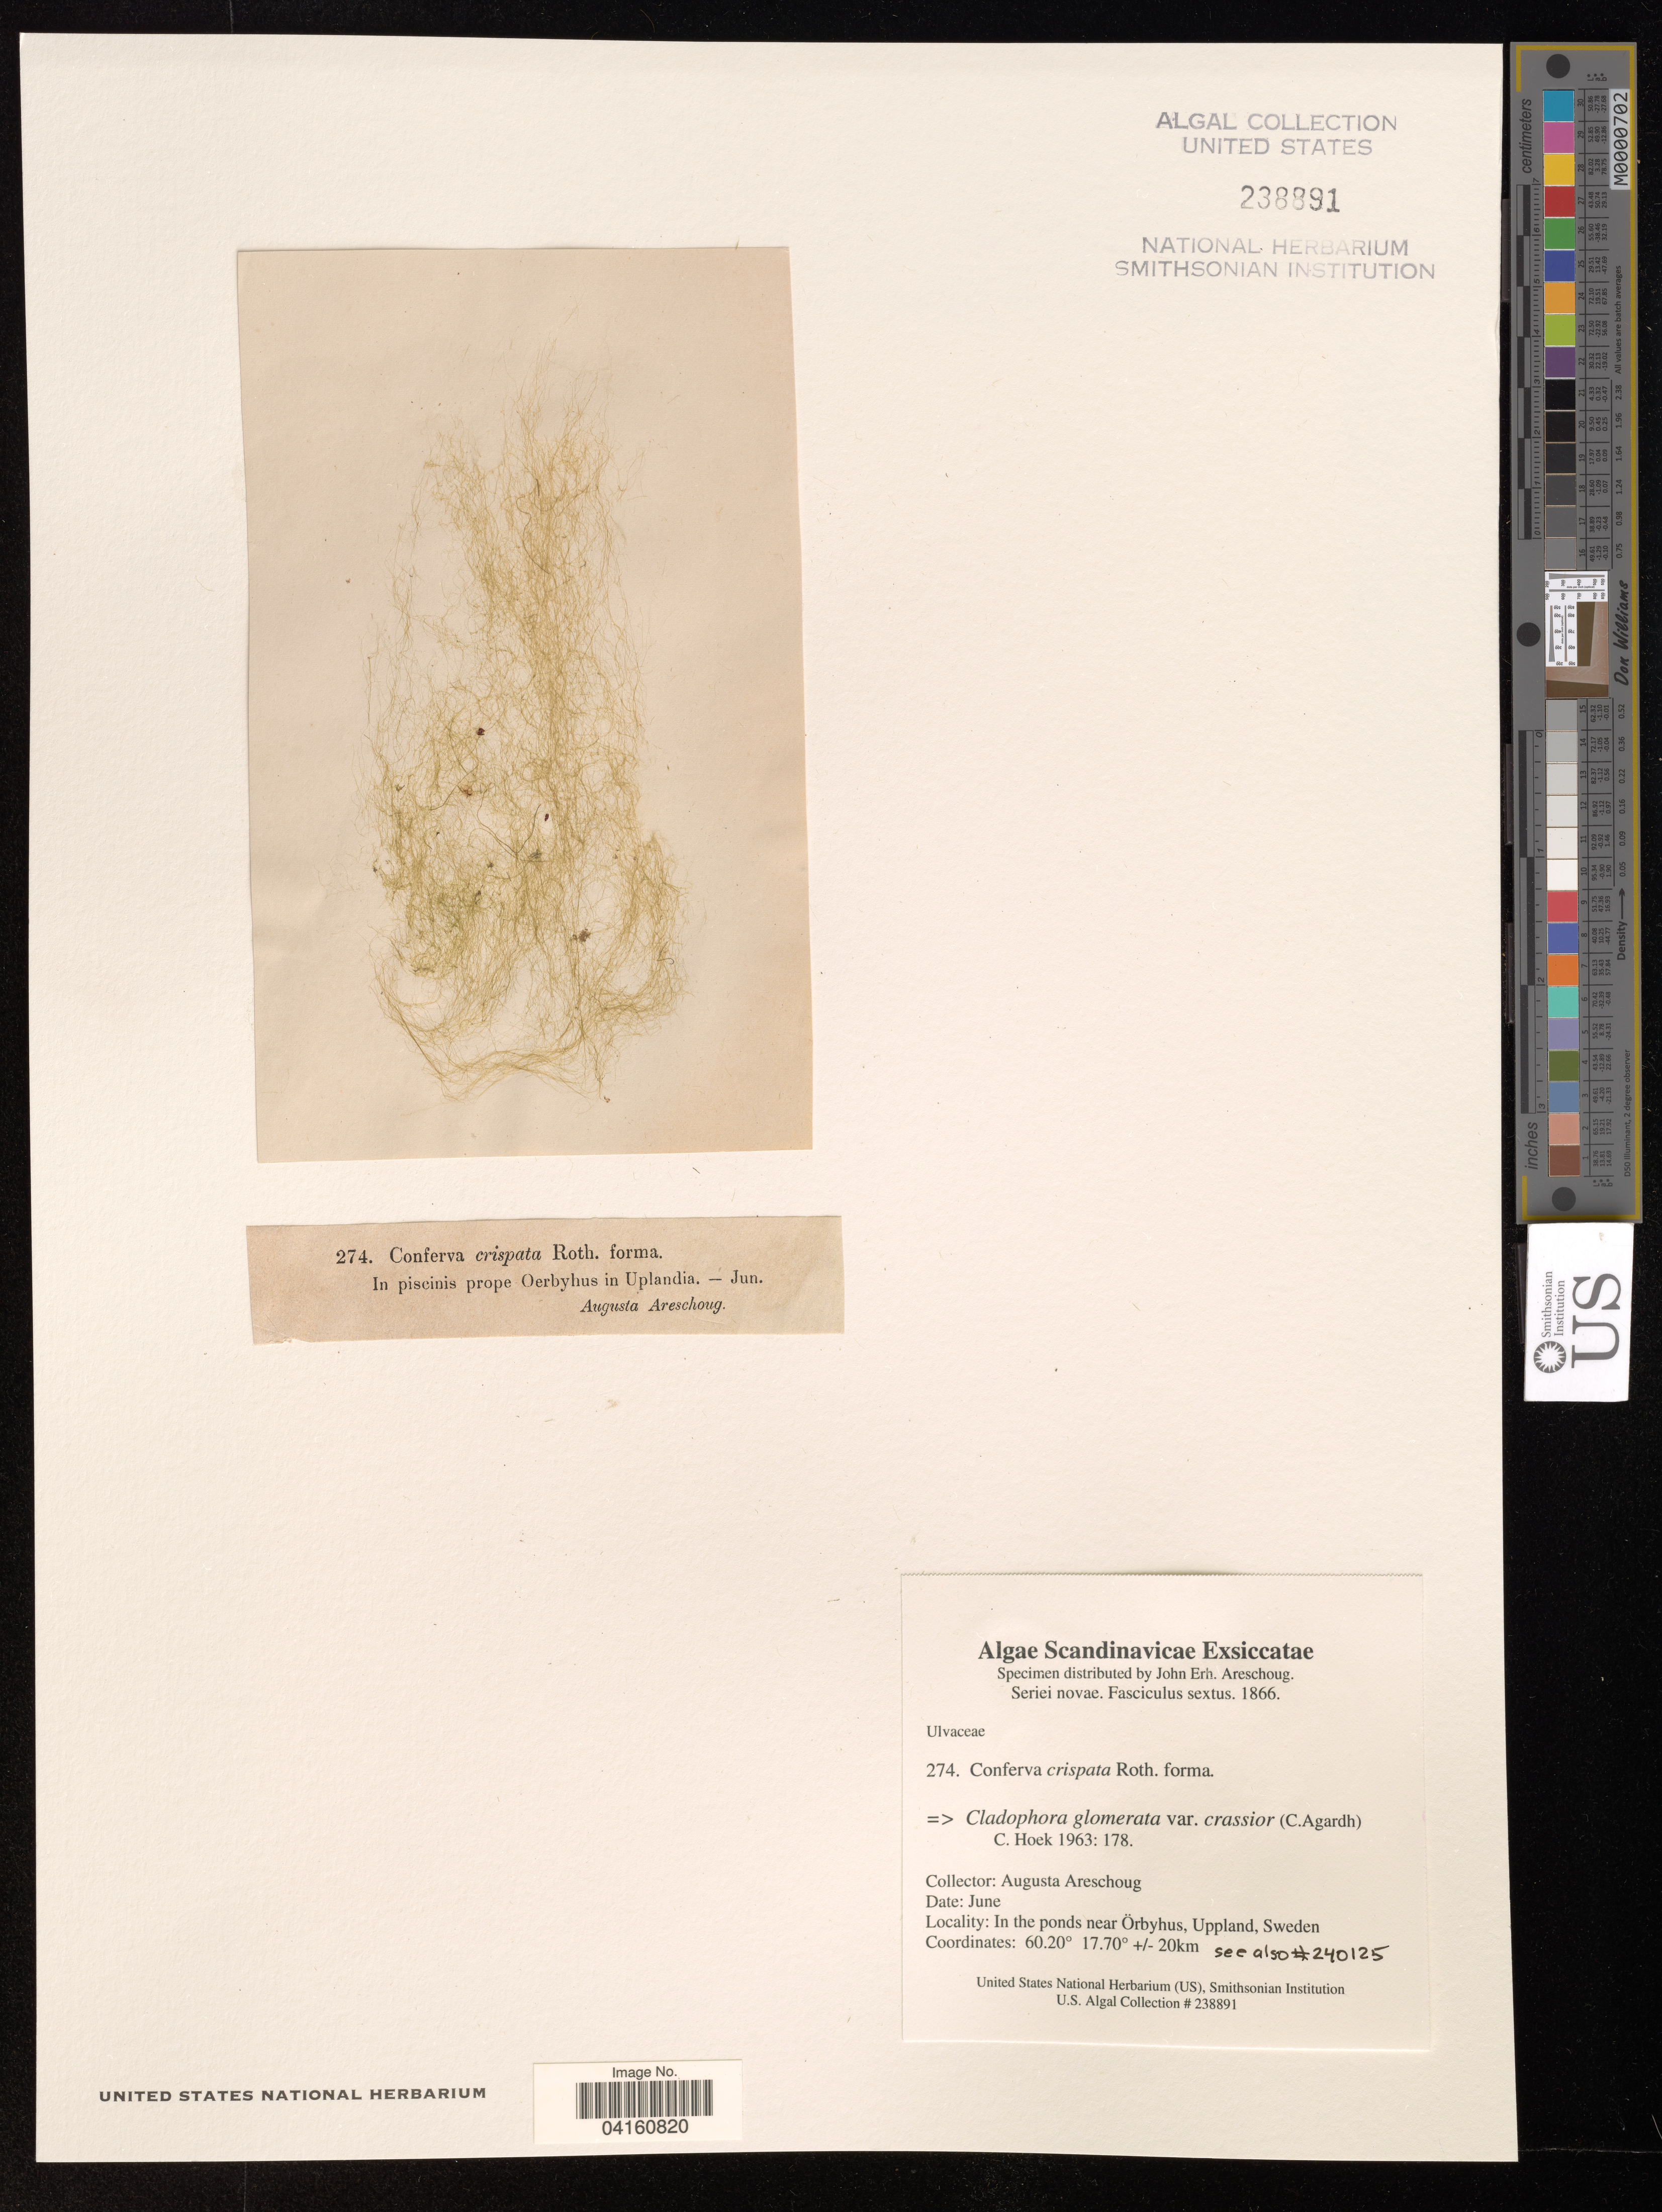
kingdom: Plantae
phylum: Chlorophyta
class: Ulvophyceae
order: Cladophorales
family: Cladophoraceae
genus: Cladophora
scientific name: Cladophora glomerata var. crassior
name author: (C. Agardh) C. Hoek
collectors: A. Areschoug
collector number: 274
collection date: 1866-06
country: Sweden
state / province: Uppsala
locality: In the ponds near Örbyhus, Uppland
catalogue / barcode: US 238891